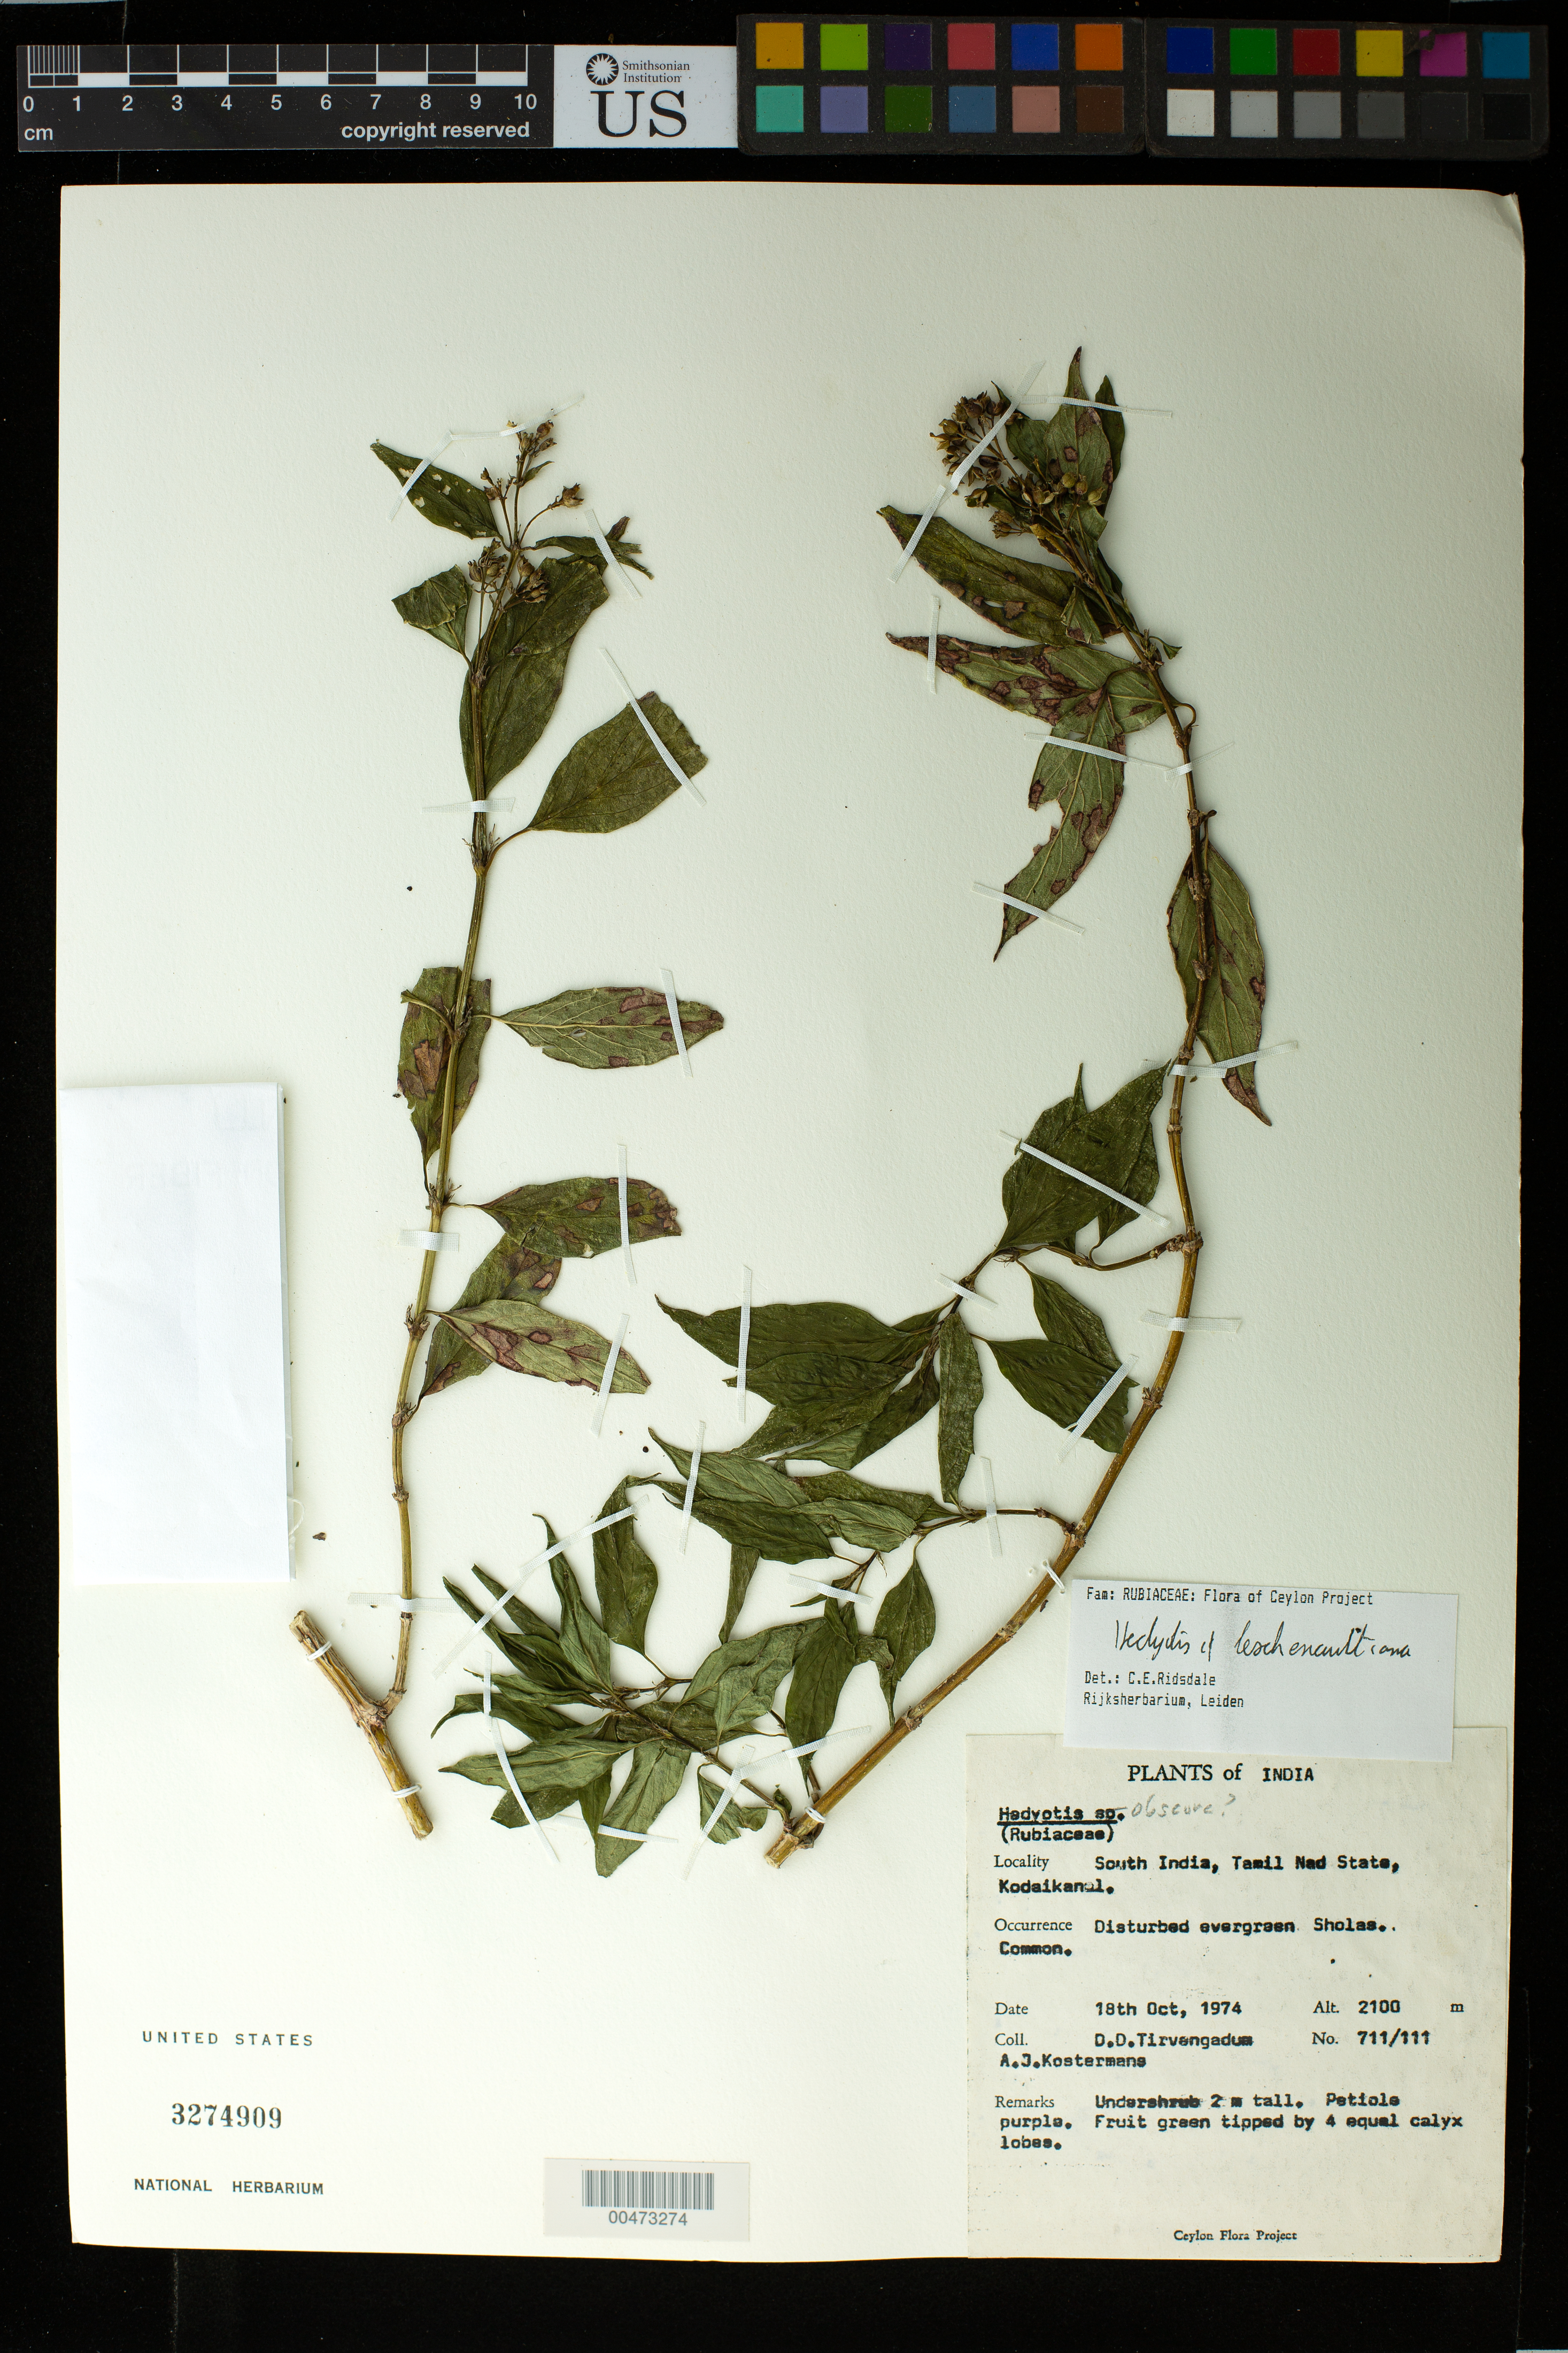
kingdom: Plantae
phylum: Tracheophyta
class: Magnoliopsida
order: Gentianales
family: Rubiaceae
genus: Hedyotis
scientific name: Hedyotis leschenaultiana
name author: DC.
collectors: D. Tirvengadum & A. J. G. Kostermans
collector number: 711/111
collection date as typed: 18 Oct 1974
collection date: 1974-10-18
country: India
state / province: Tamil Nadu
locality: South India, Tamil Nadu State, Kodaikanal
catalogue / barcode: US 3274909